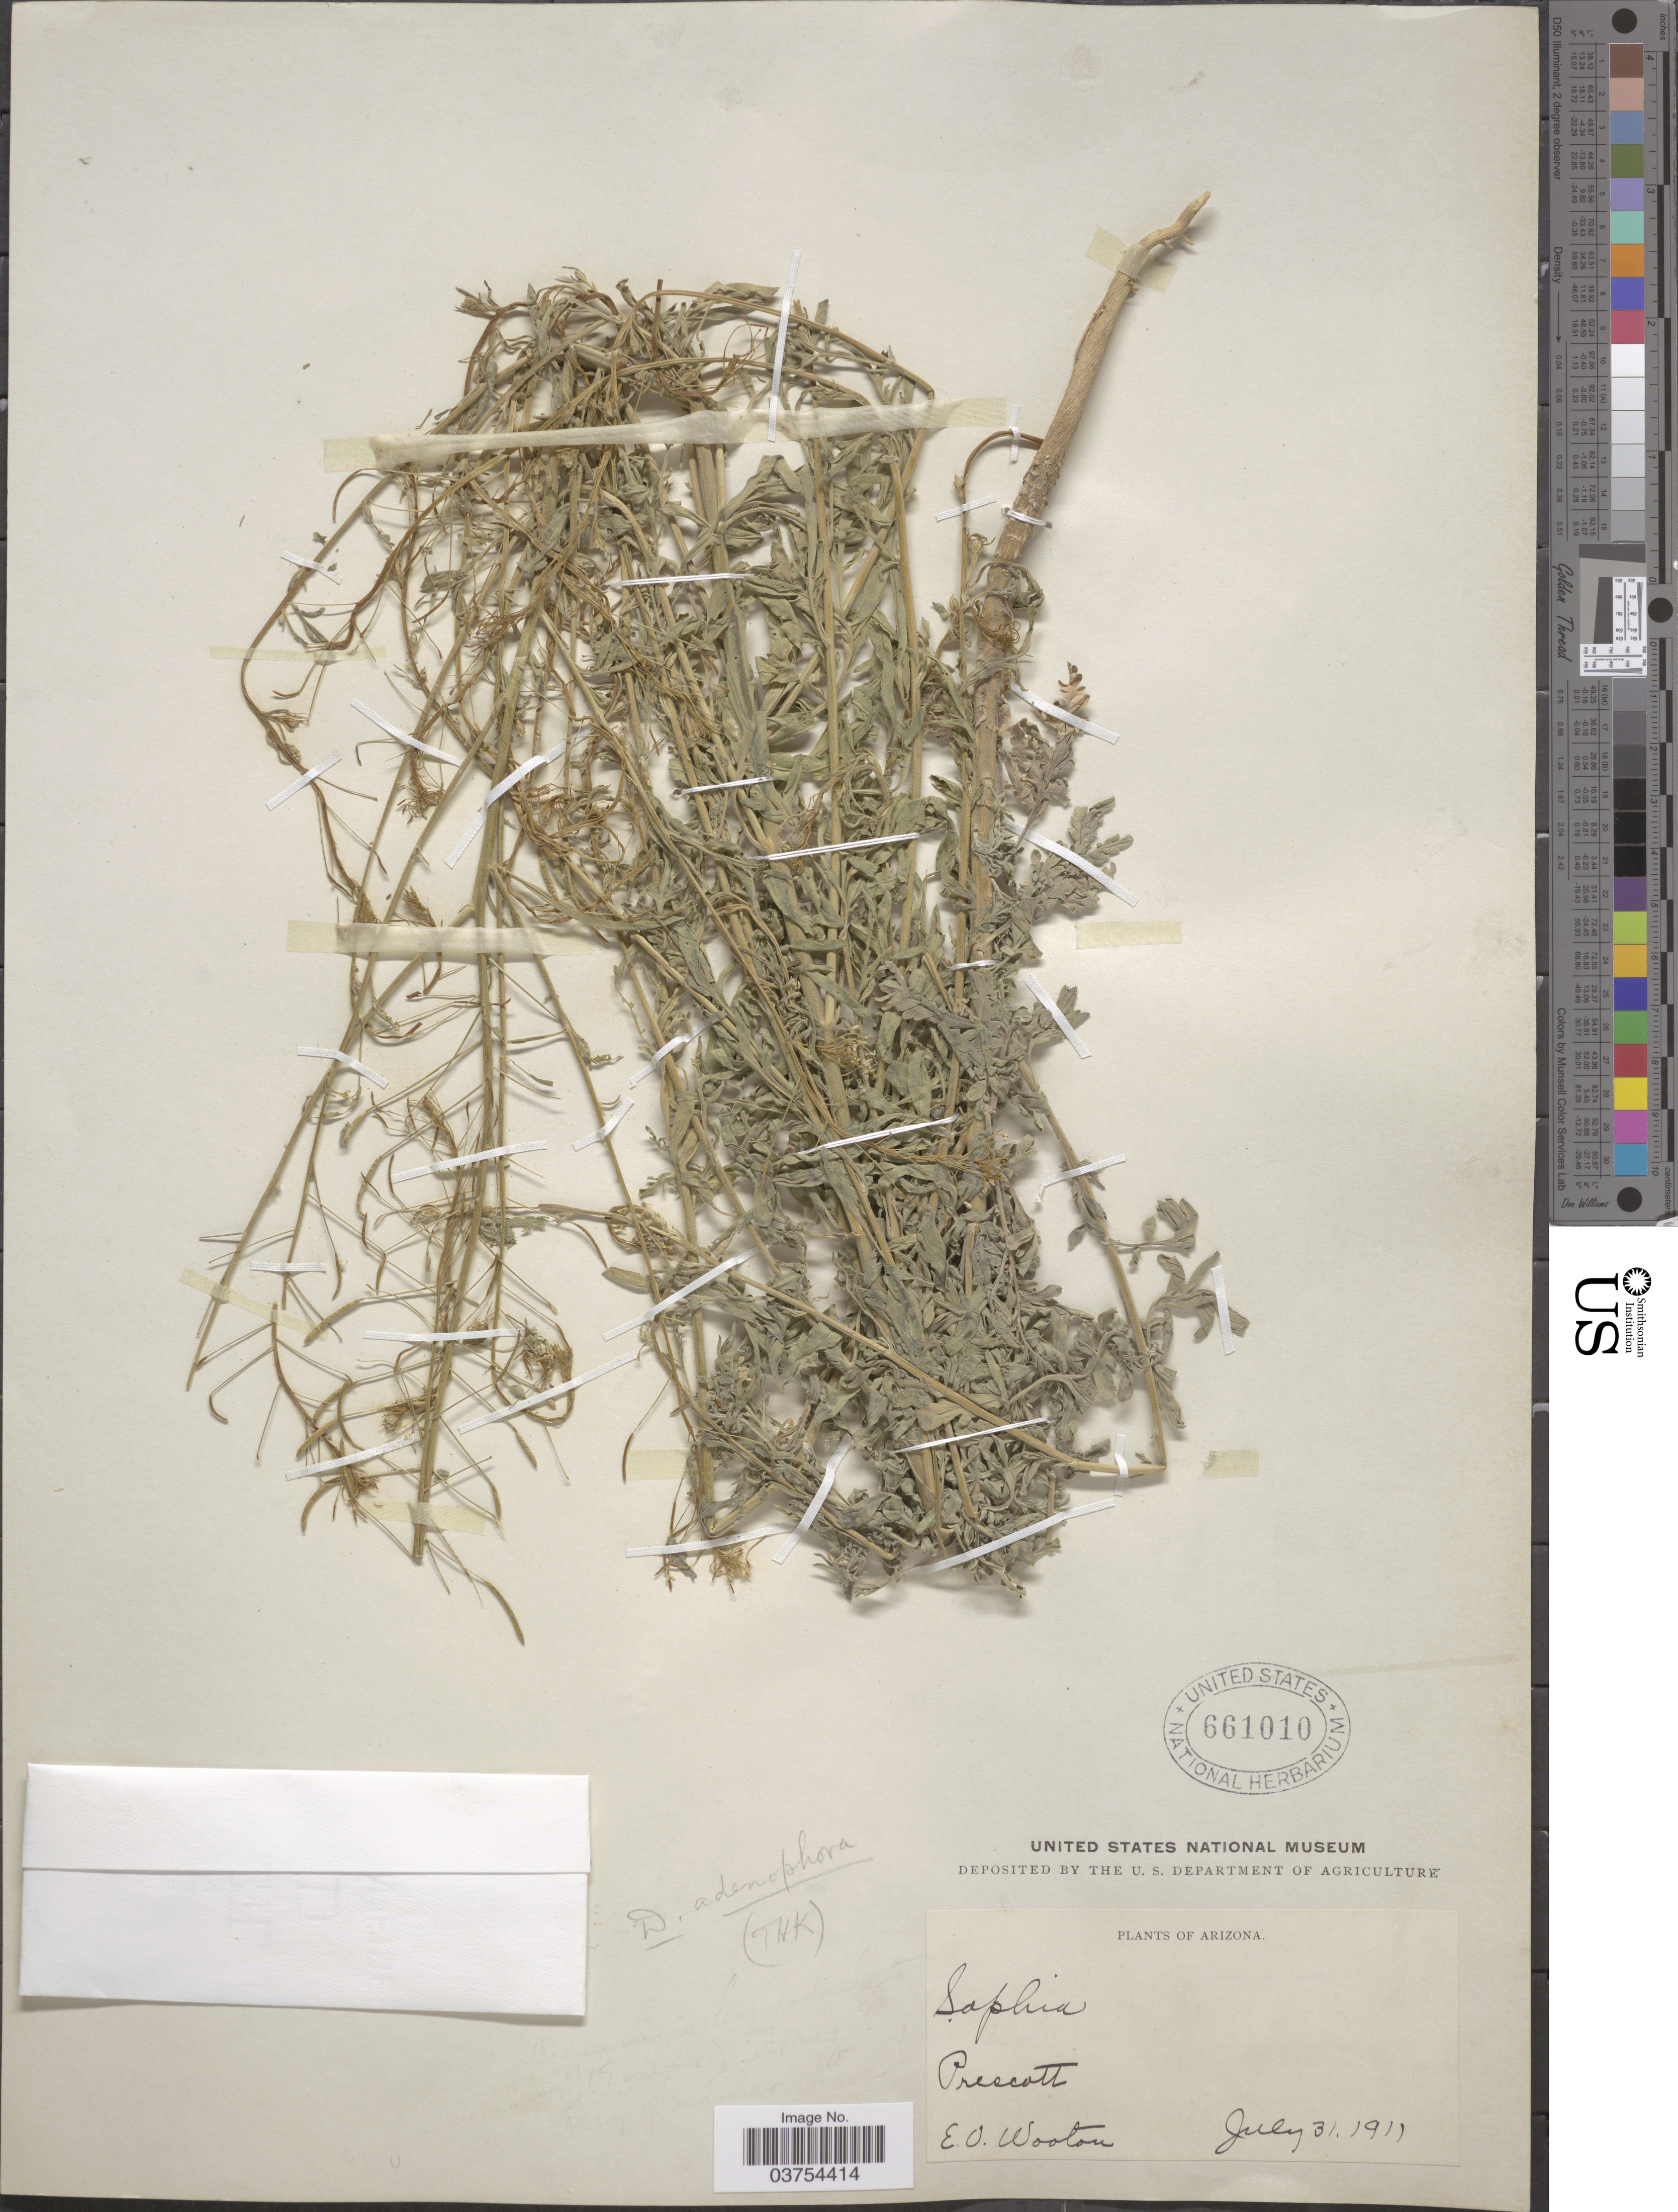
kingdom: Plantae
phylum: Tracheophyta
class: Magnoliopsida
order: Brassicales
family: Brassicaceae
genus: Descurainia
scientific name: Descurainia obtusa subsp. adenophora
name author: (Wooton & Standl.) Detling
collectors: E. O. Wooton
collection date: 1911-07-31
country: United States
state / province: Arizona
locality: Prescott.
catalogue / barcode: US 661010